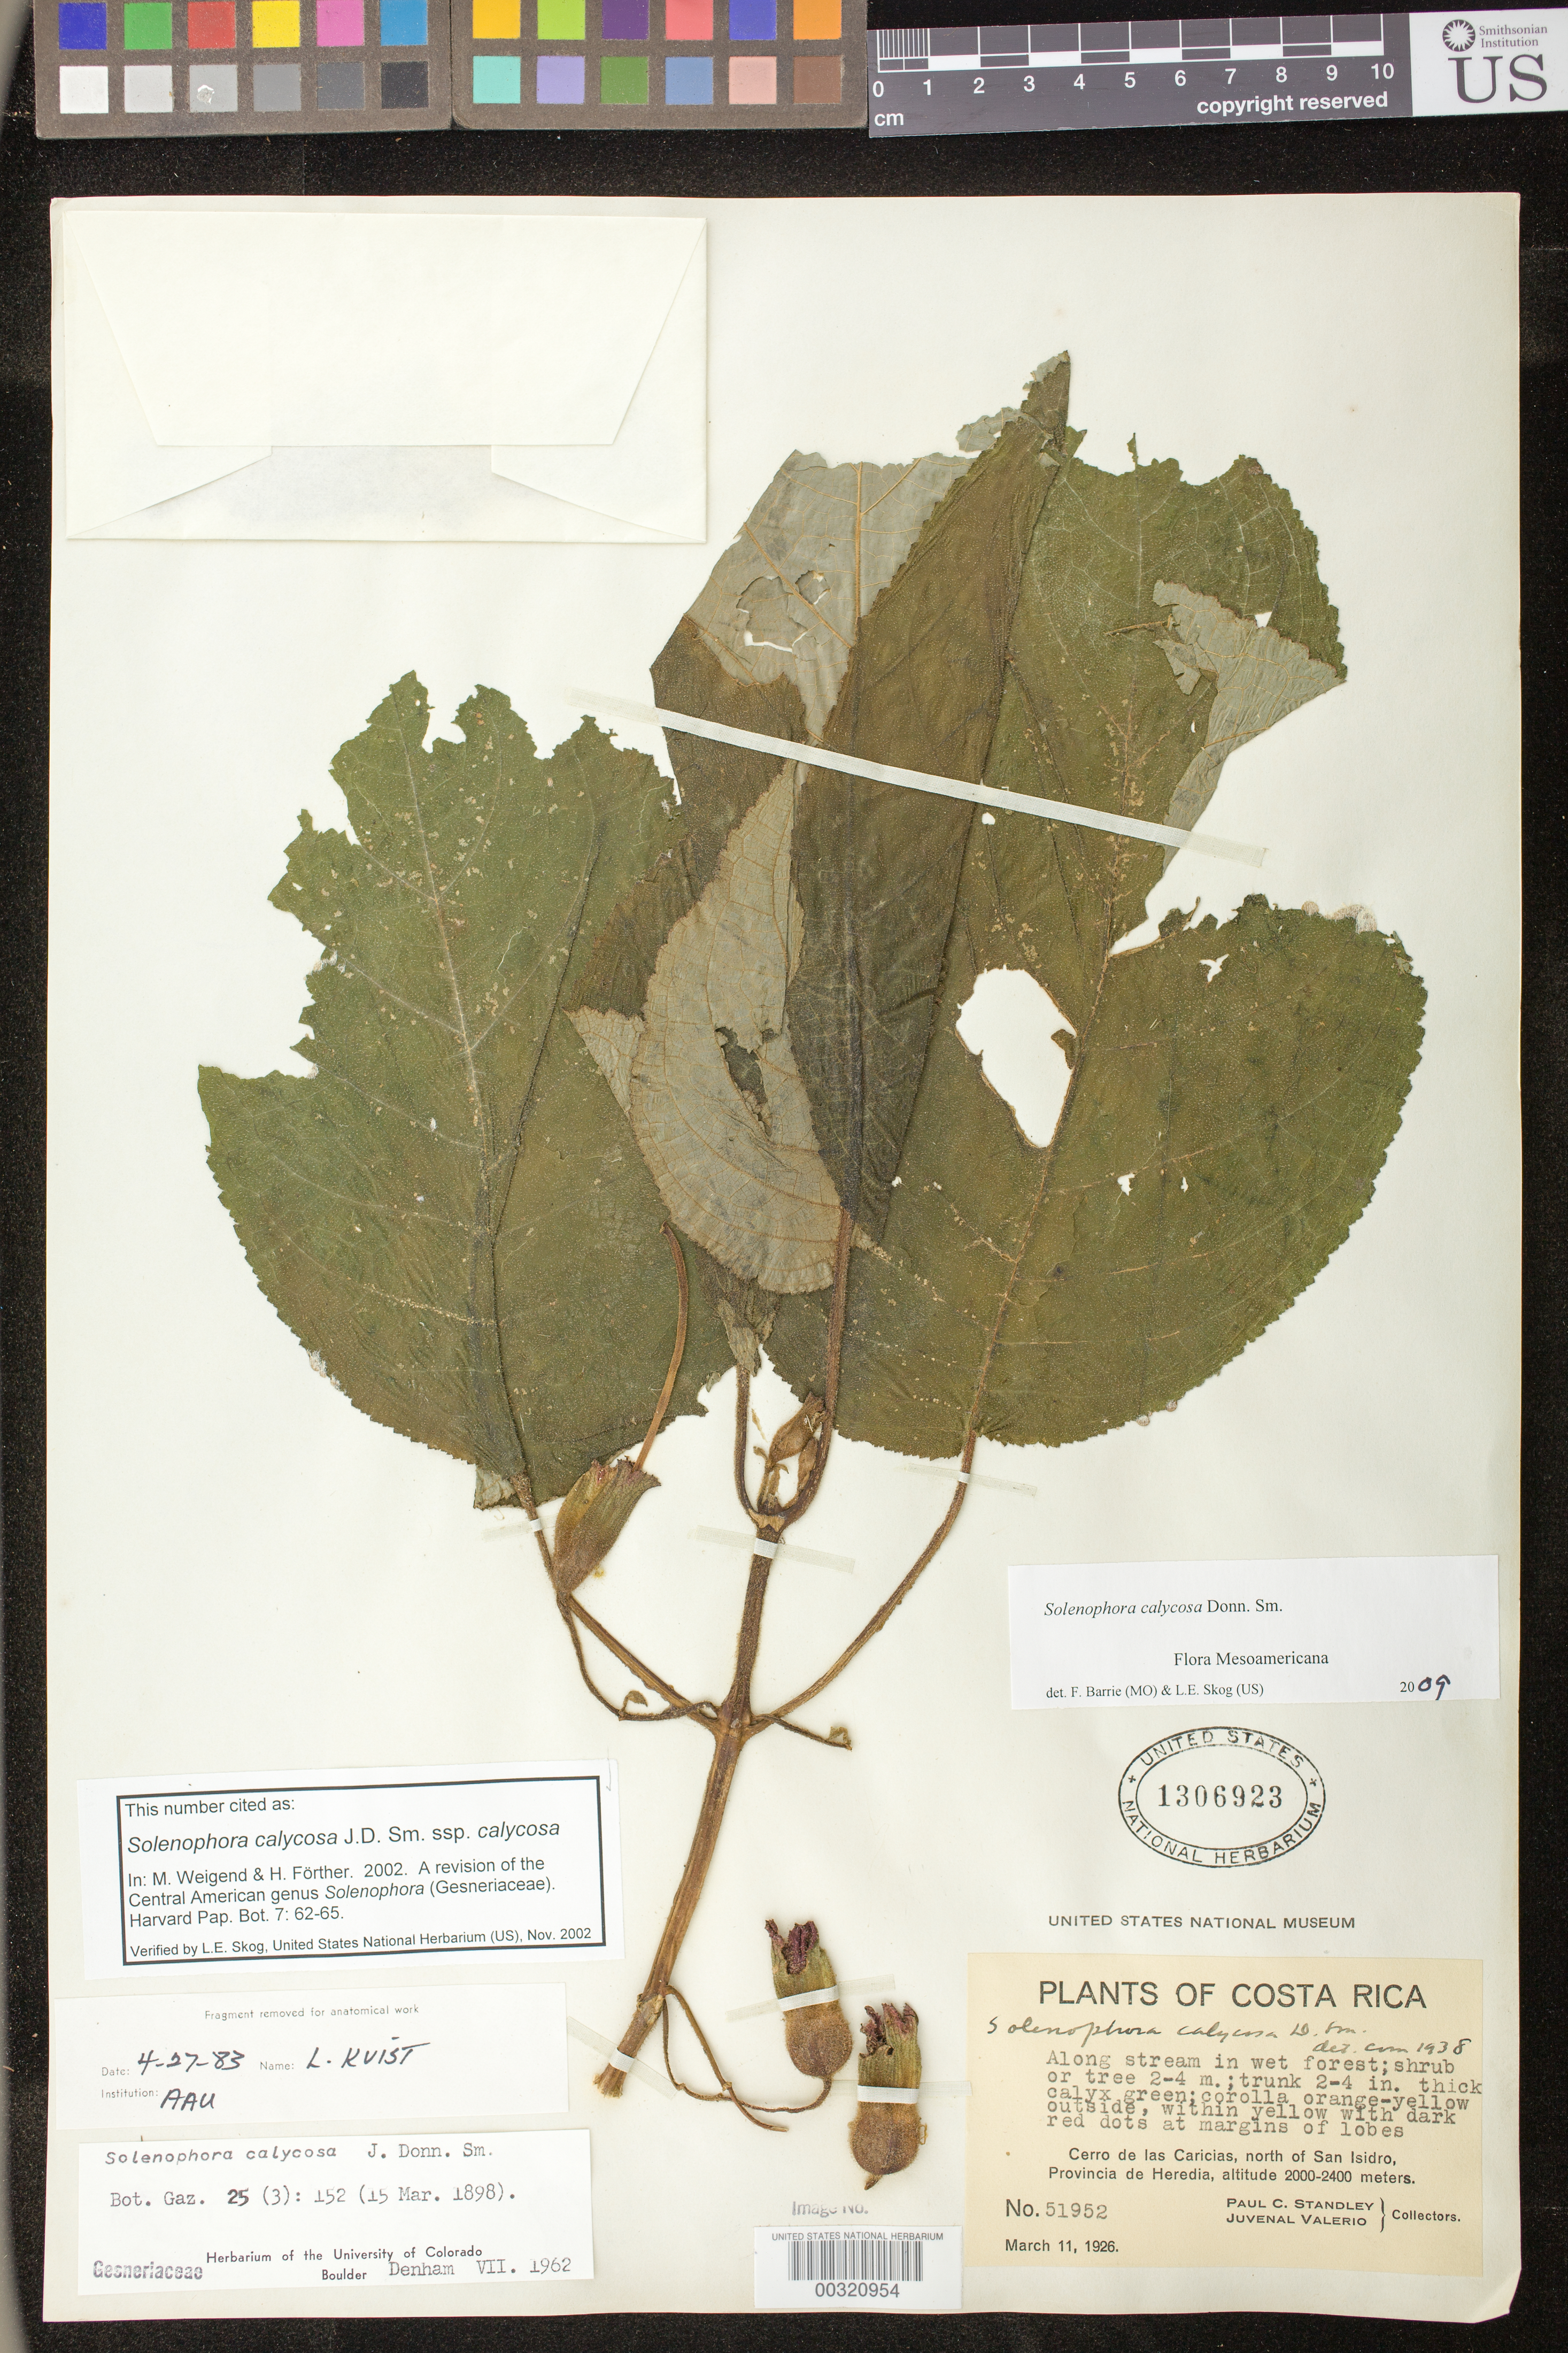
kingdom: Plantae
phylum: Tracheophyta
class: Magnoliopsida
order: Lamiales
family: Gesneriaceae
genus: Solenophora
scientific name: Solenophora calycosa Donn. Sm. subsp. calycosa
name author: (Donn. Sm.) Donn. Sm.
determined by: Weigend; Förther, Harald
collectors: P. C. Standley & J. Valerio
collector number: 51952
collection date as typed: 11 Mar 1926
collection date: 1926-03-11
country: Costa Rica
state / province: Heredia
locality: Cerro de las Caricias, north of San Isidro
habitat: Along stream in wet forest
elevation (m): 2000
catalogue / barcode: US 1306923